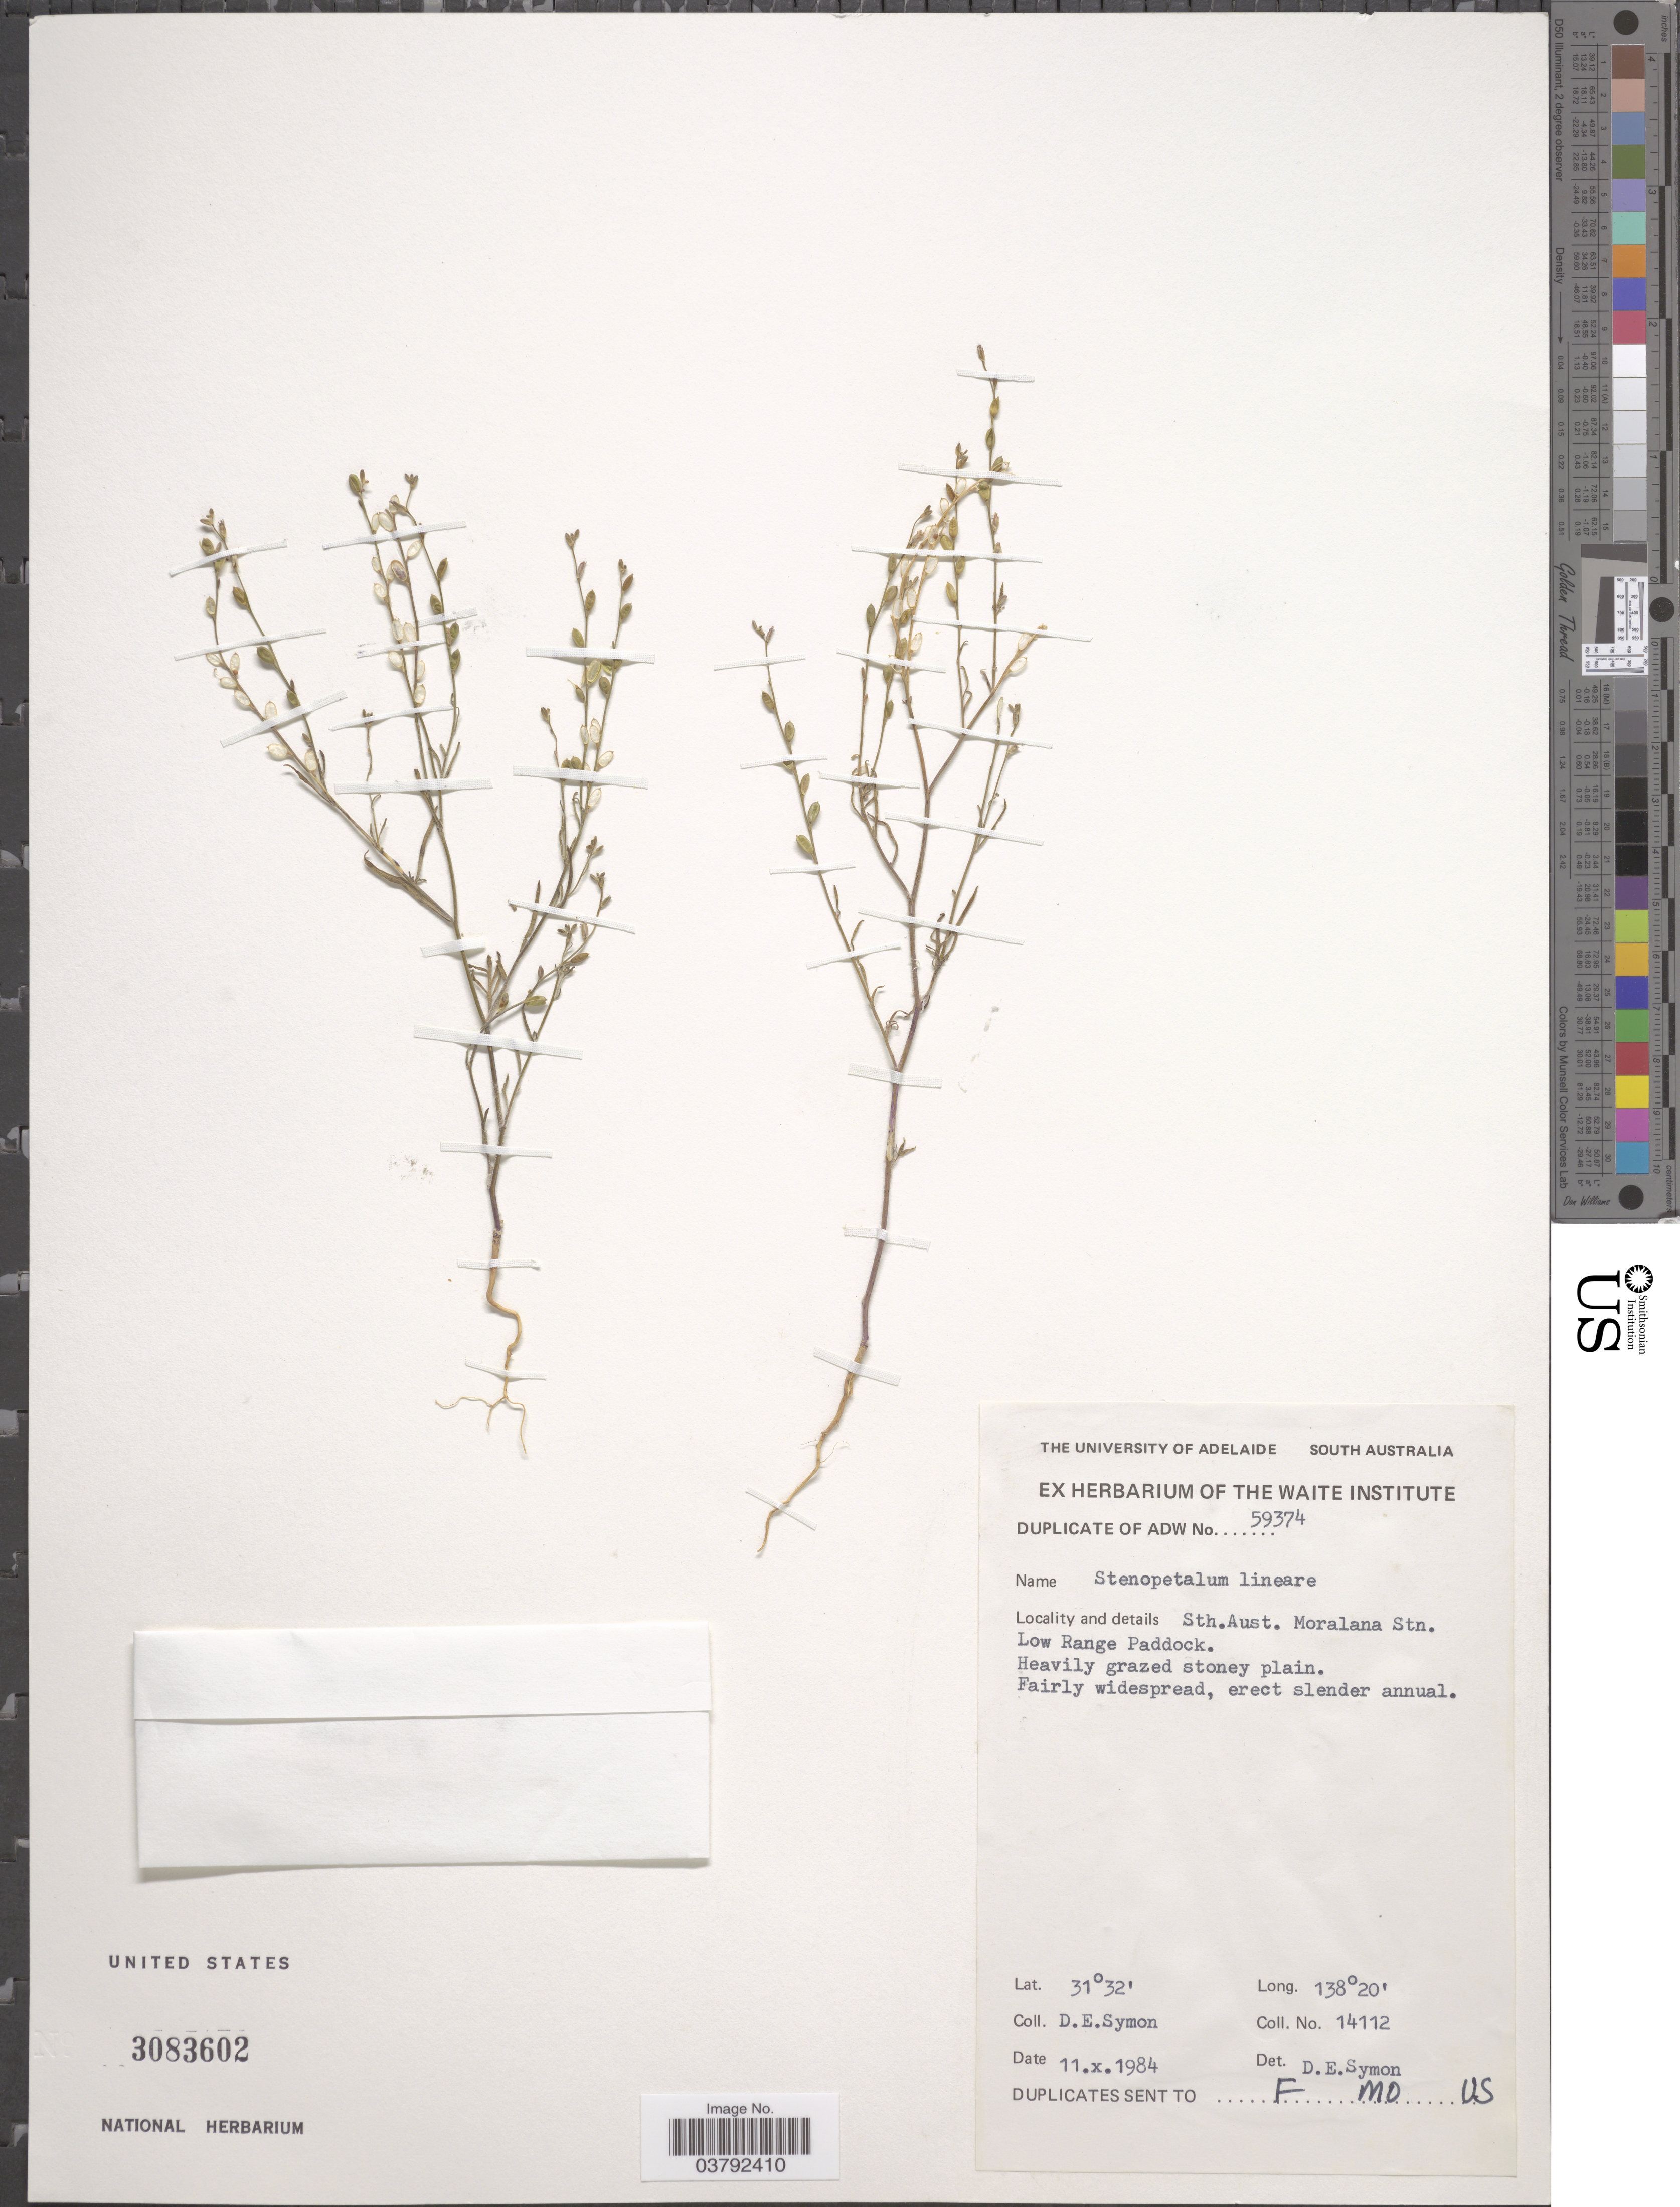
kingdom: Plantae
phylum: Tracheophyta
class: Magnoliopsida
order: Brassicales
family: Brassicaceae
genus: Stenopetalum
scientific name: Stenopetalum lineare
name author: R. Br. ex DC.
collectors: D. Symon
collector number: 14112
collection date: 1984-10-11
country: Australia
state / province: South Australia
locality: Moralana Stn. Low Range Paddock.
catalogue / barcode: US 3083602